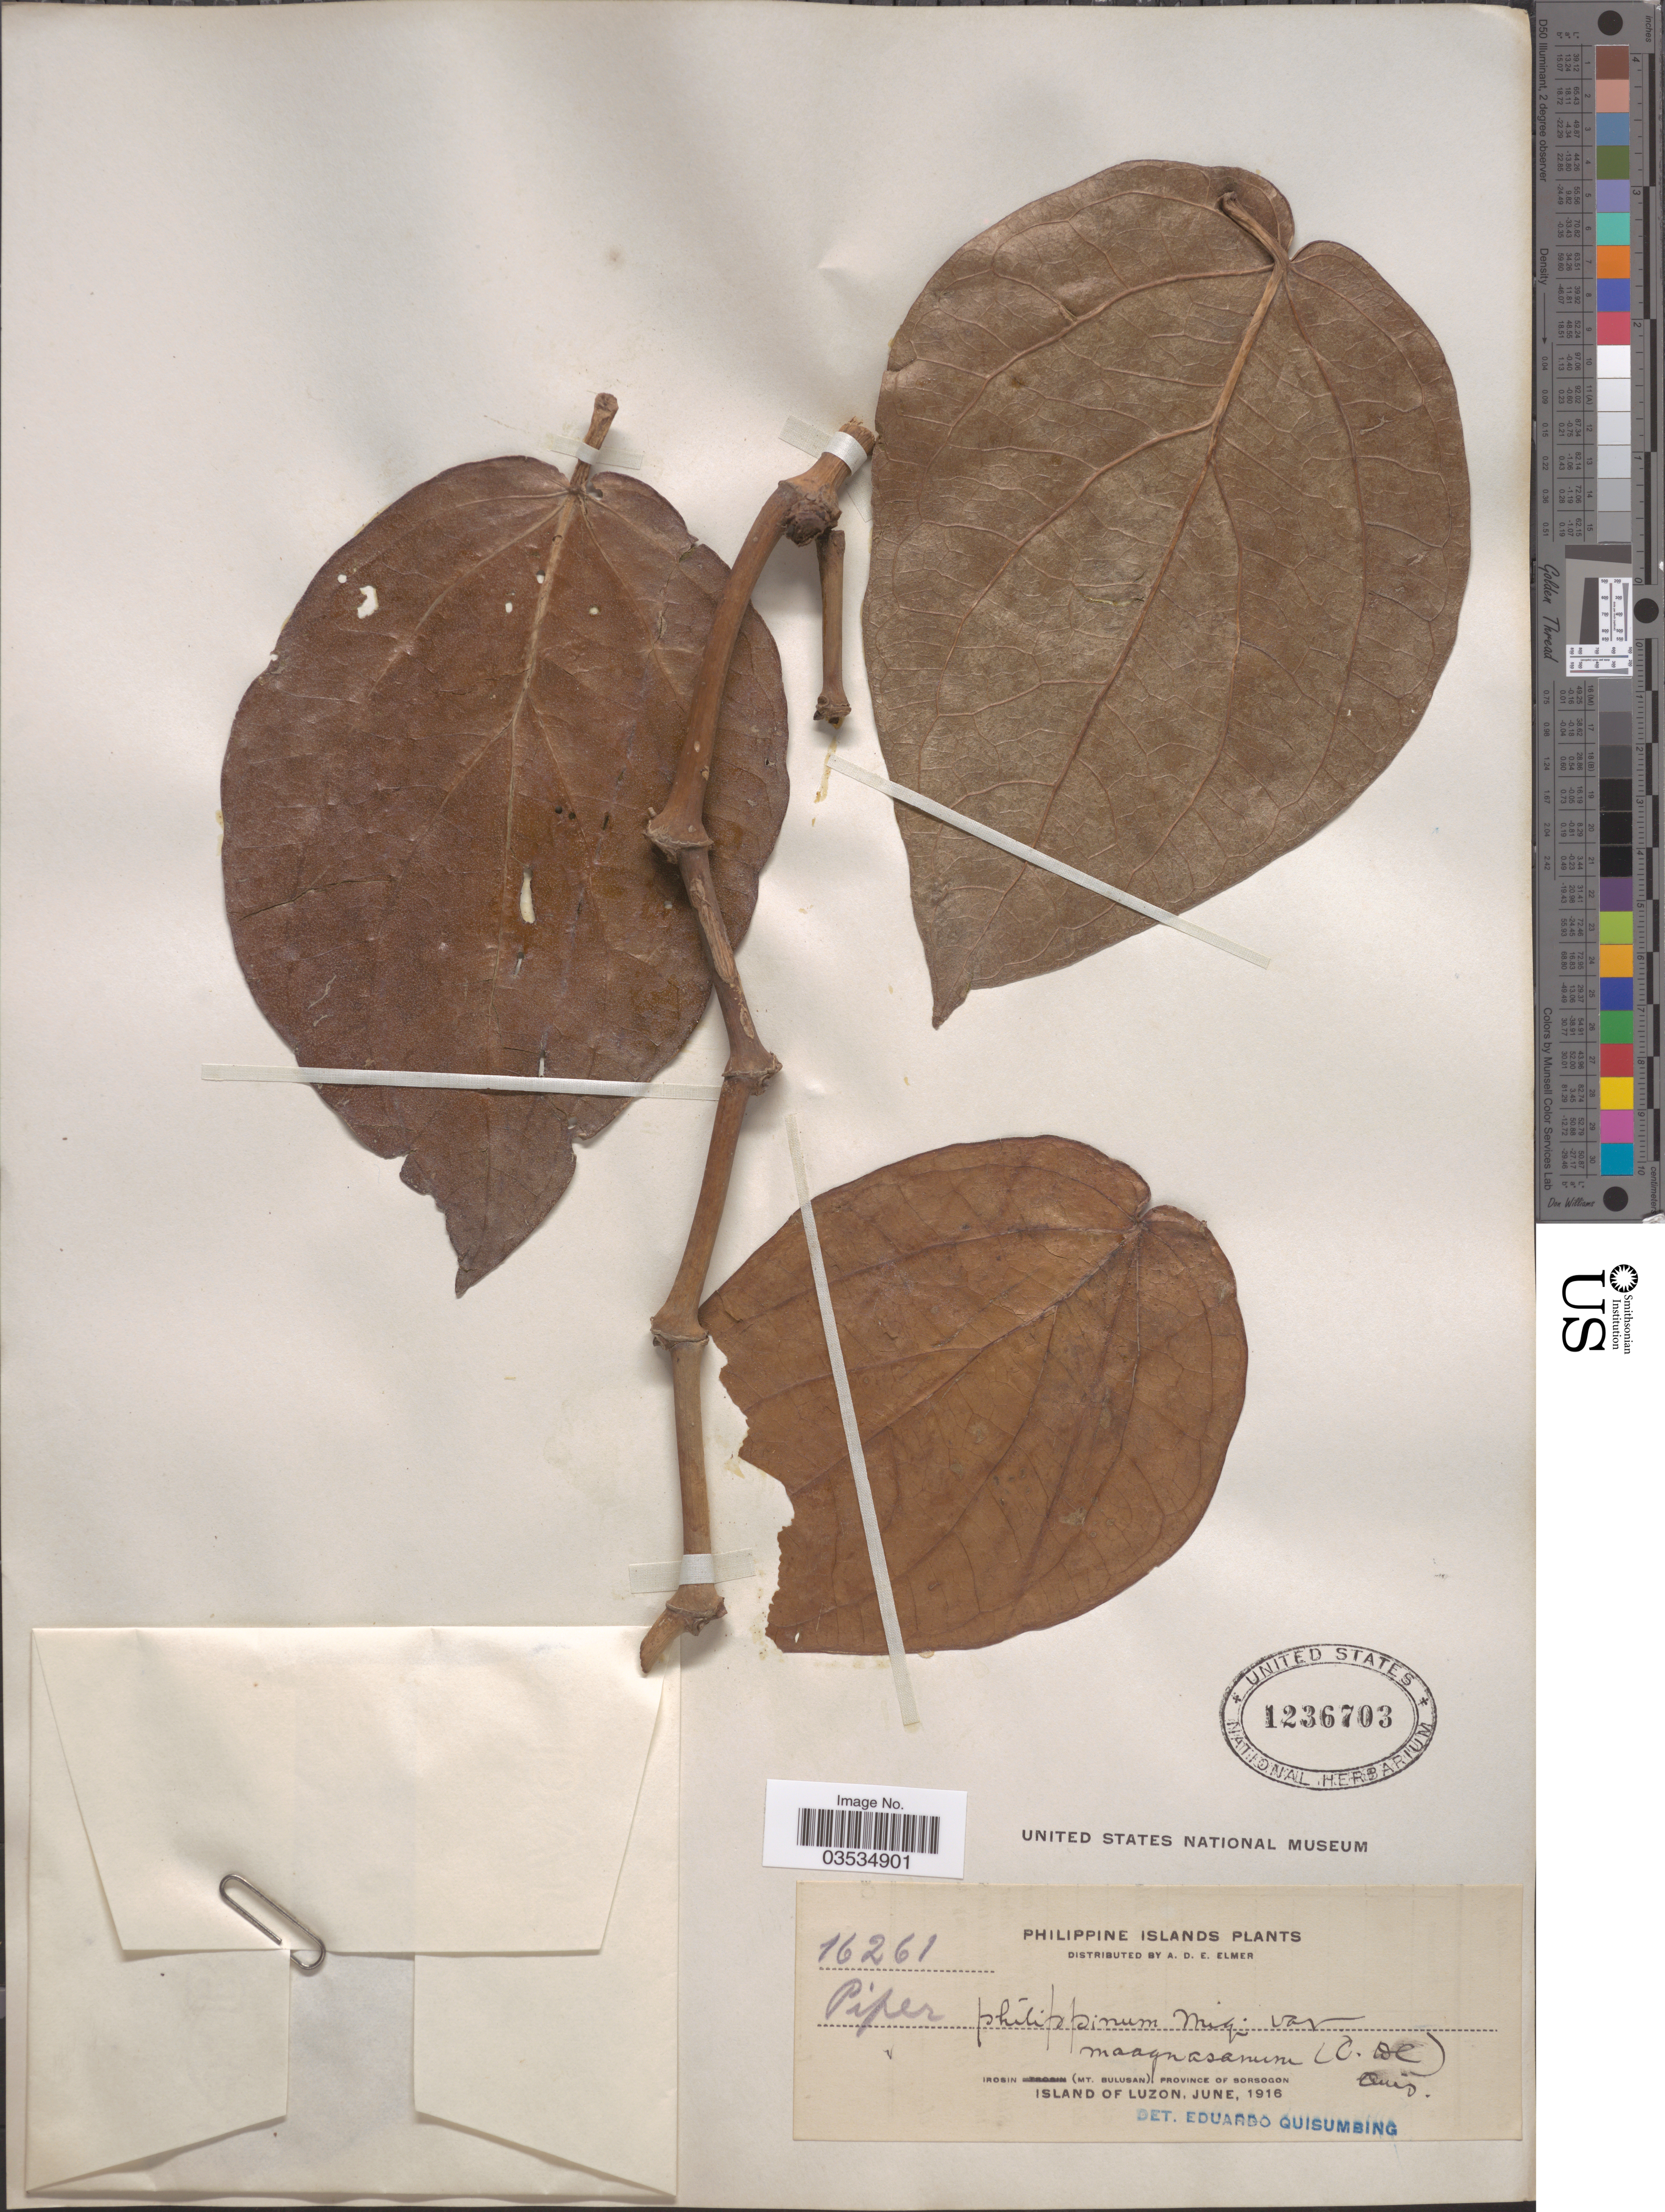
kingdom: Plantae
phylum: Tracheophyta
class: Magnoliopsida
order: Piperales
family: Piperaceae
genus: Piper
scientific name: Piper philippinum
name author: Miq.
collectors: A. D. E. Elmer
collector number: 16261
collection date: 1916-06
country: Philippines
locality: Irosin (Mt. Bulusan), Province of Sorsogon. Island of Luzon.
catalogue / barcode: US 1236703